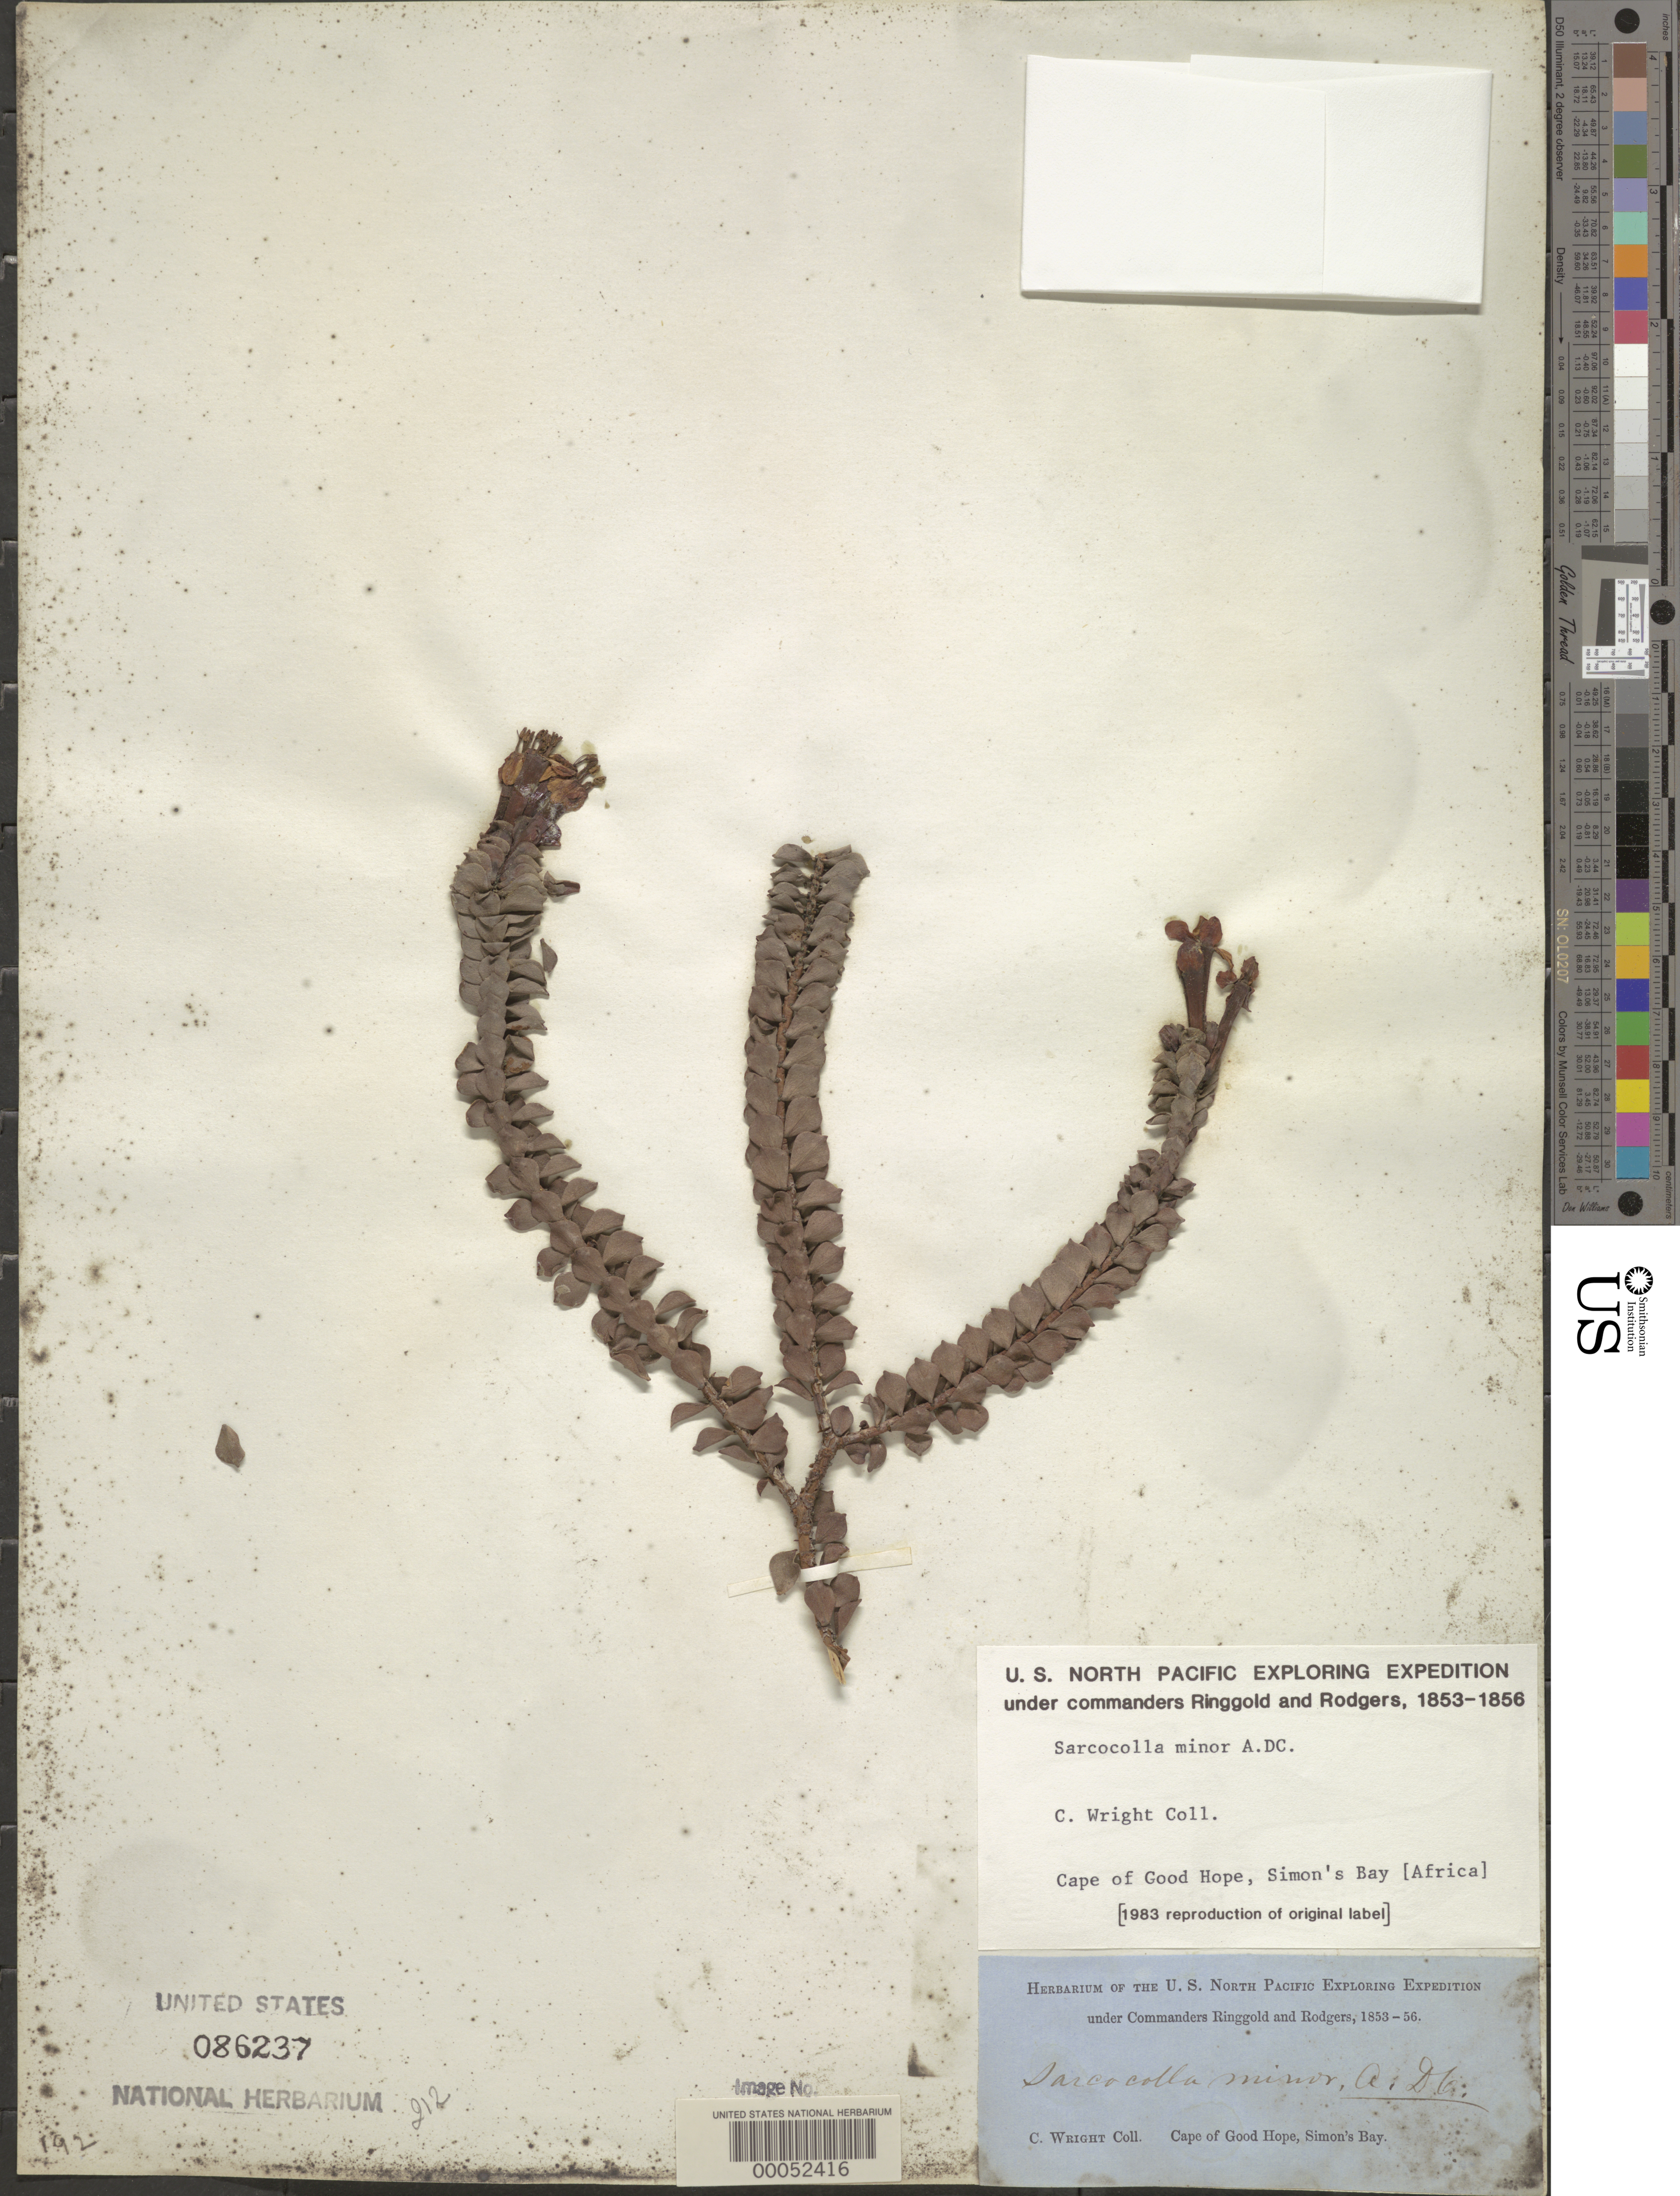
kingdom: Plantae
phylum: Tracheophyta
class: Magnoliopsida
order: Myrtales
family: Penaeaceae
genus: Penaea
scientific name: Penaea sarcocolla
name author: L.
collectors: Wilkes Explor. Exped.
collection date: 1838/1842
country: South Africa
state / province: Western Cape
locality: Simon's bay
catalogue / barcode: US 86237